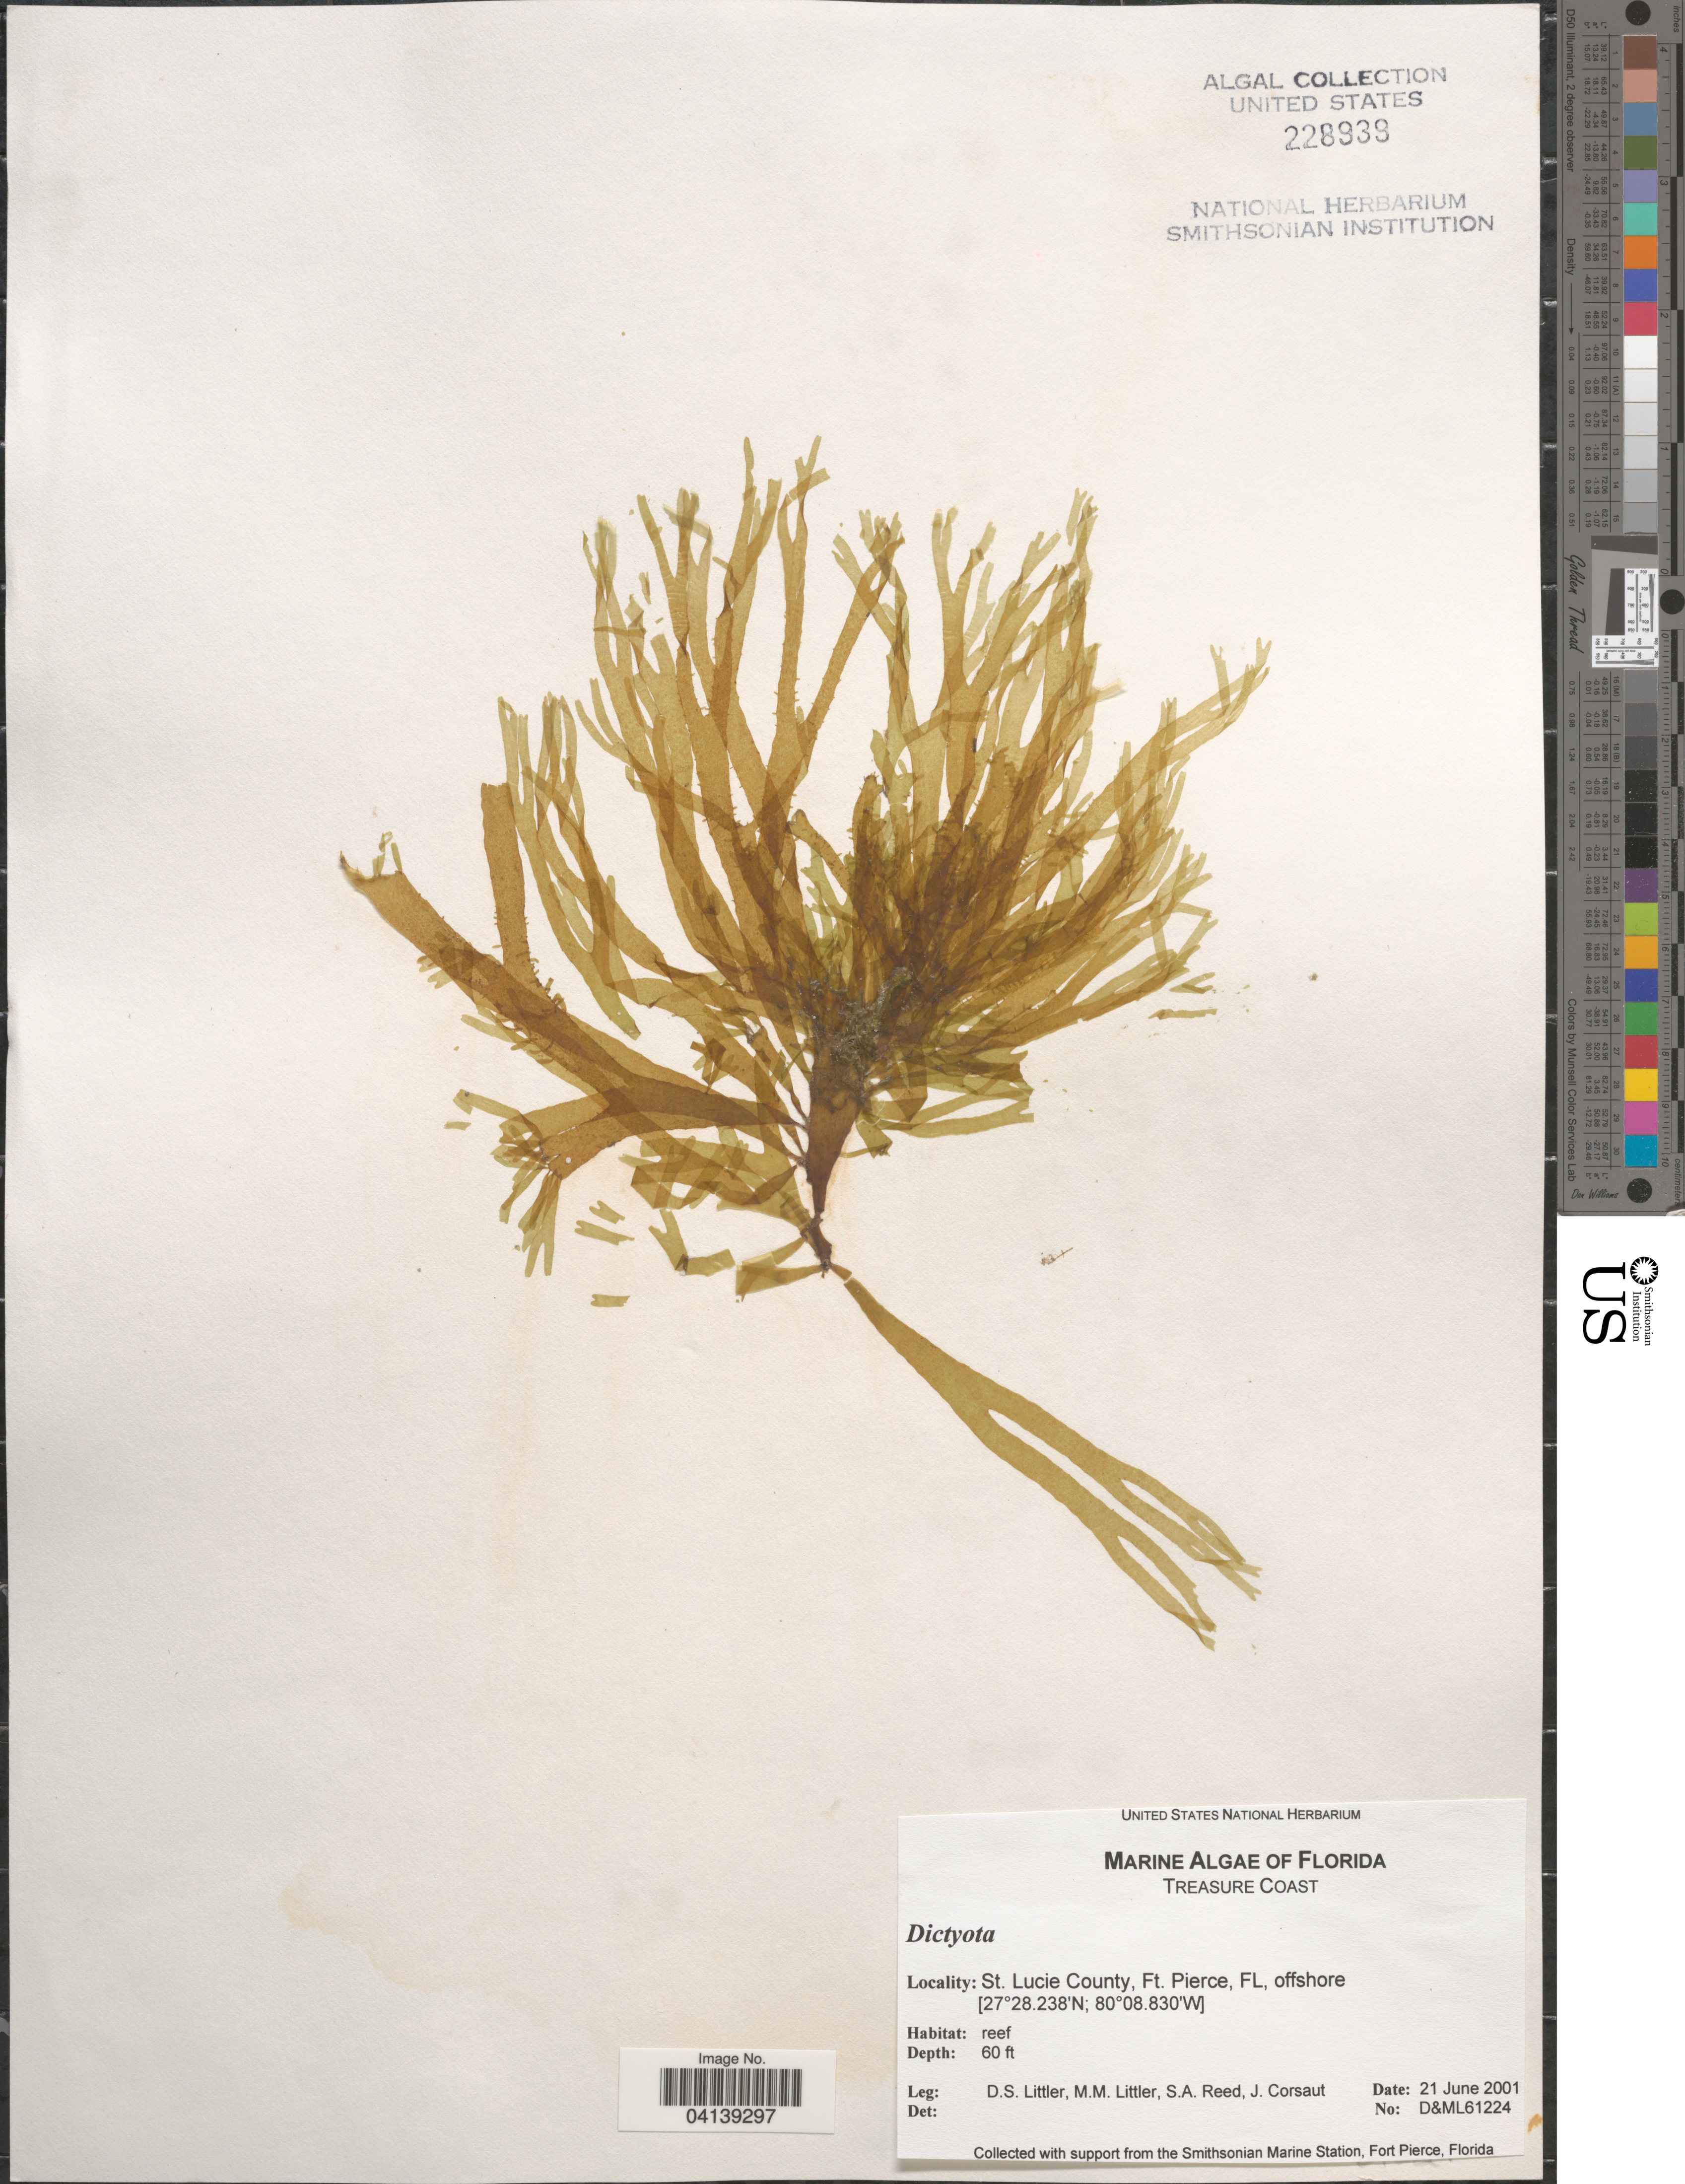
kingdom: Chromista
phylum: Ochrophyta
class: Phaeophyceae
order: Dictyotales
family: Dictyotaceae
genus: Dictyota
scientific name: Dictyota sp.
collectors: D. S. Littler, S. Reed & J. Corsaut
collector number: D&ML61224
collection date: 2001-06-21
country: United States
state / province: Florida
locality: Treasure Coast. St. Lucie County, Ft. Pierce, offshore.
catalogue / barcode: US 228939